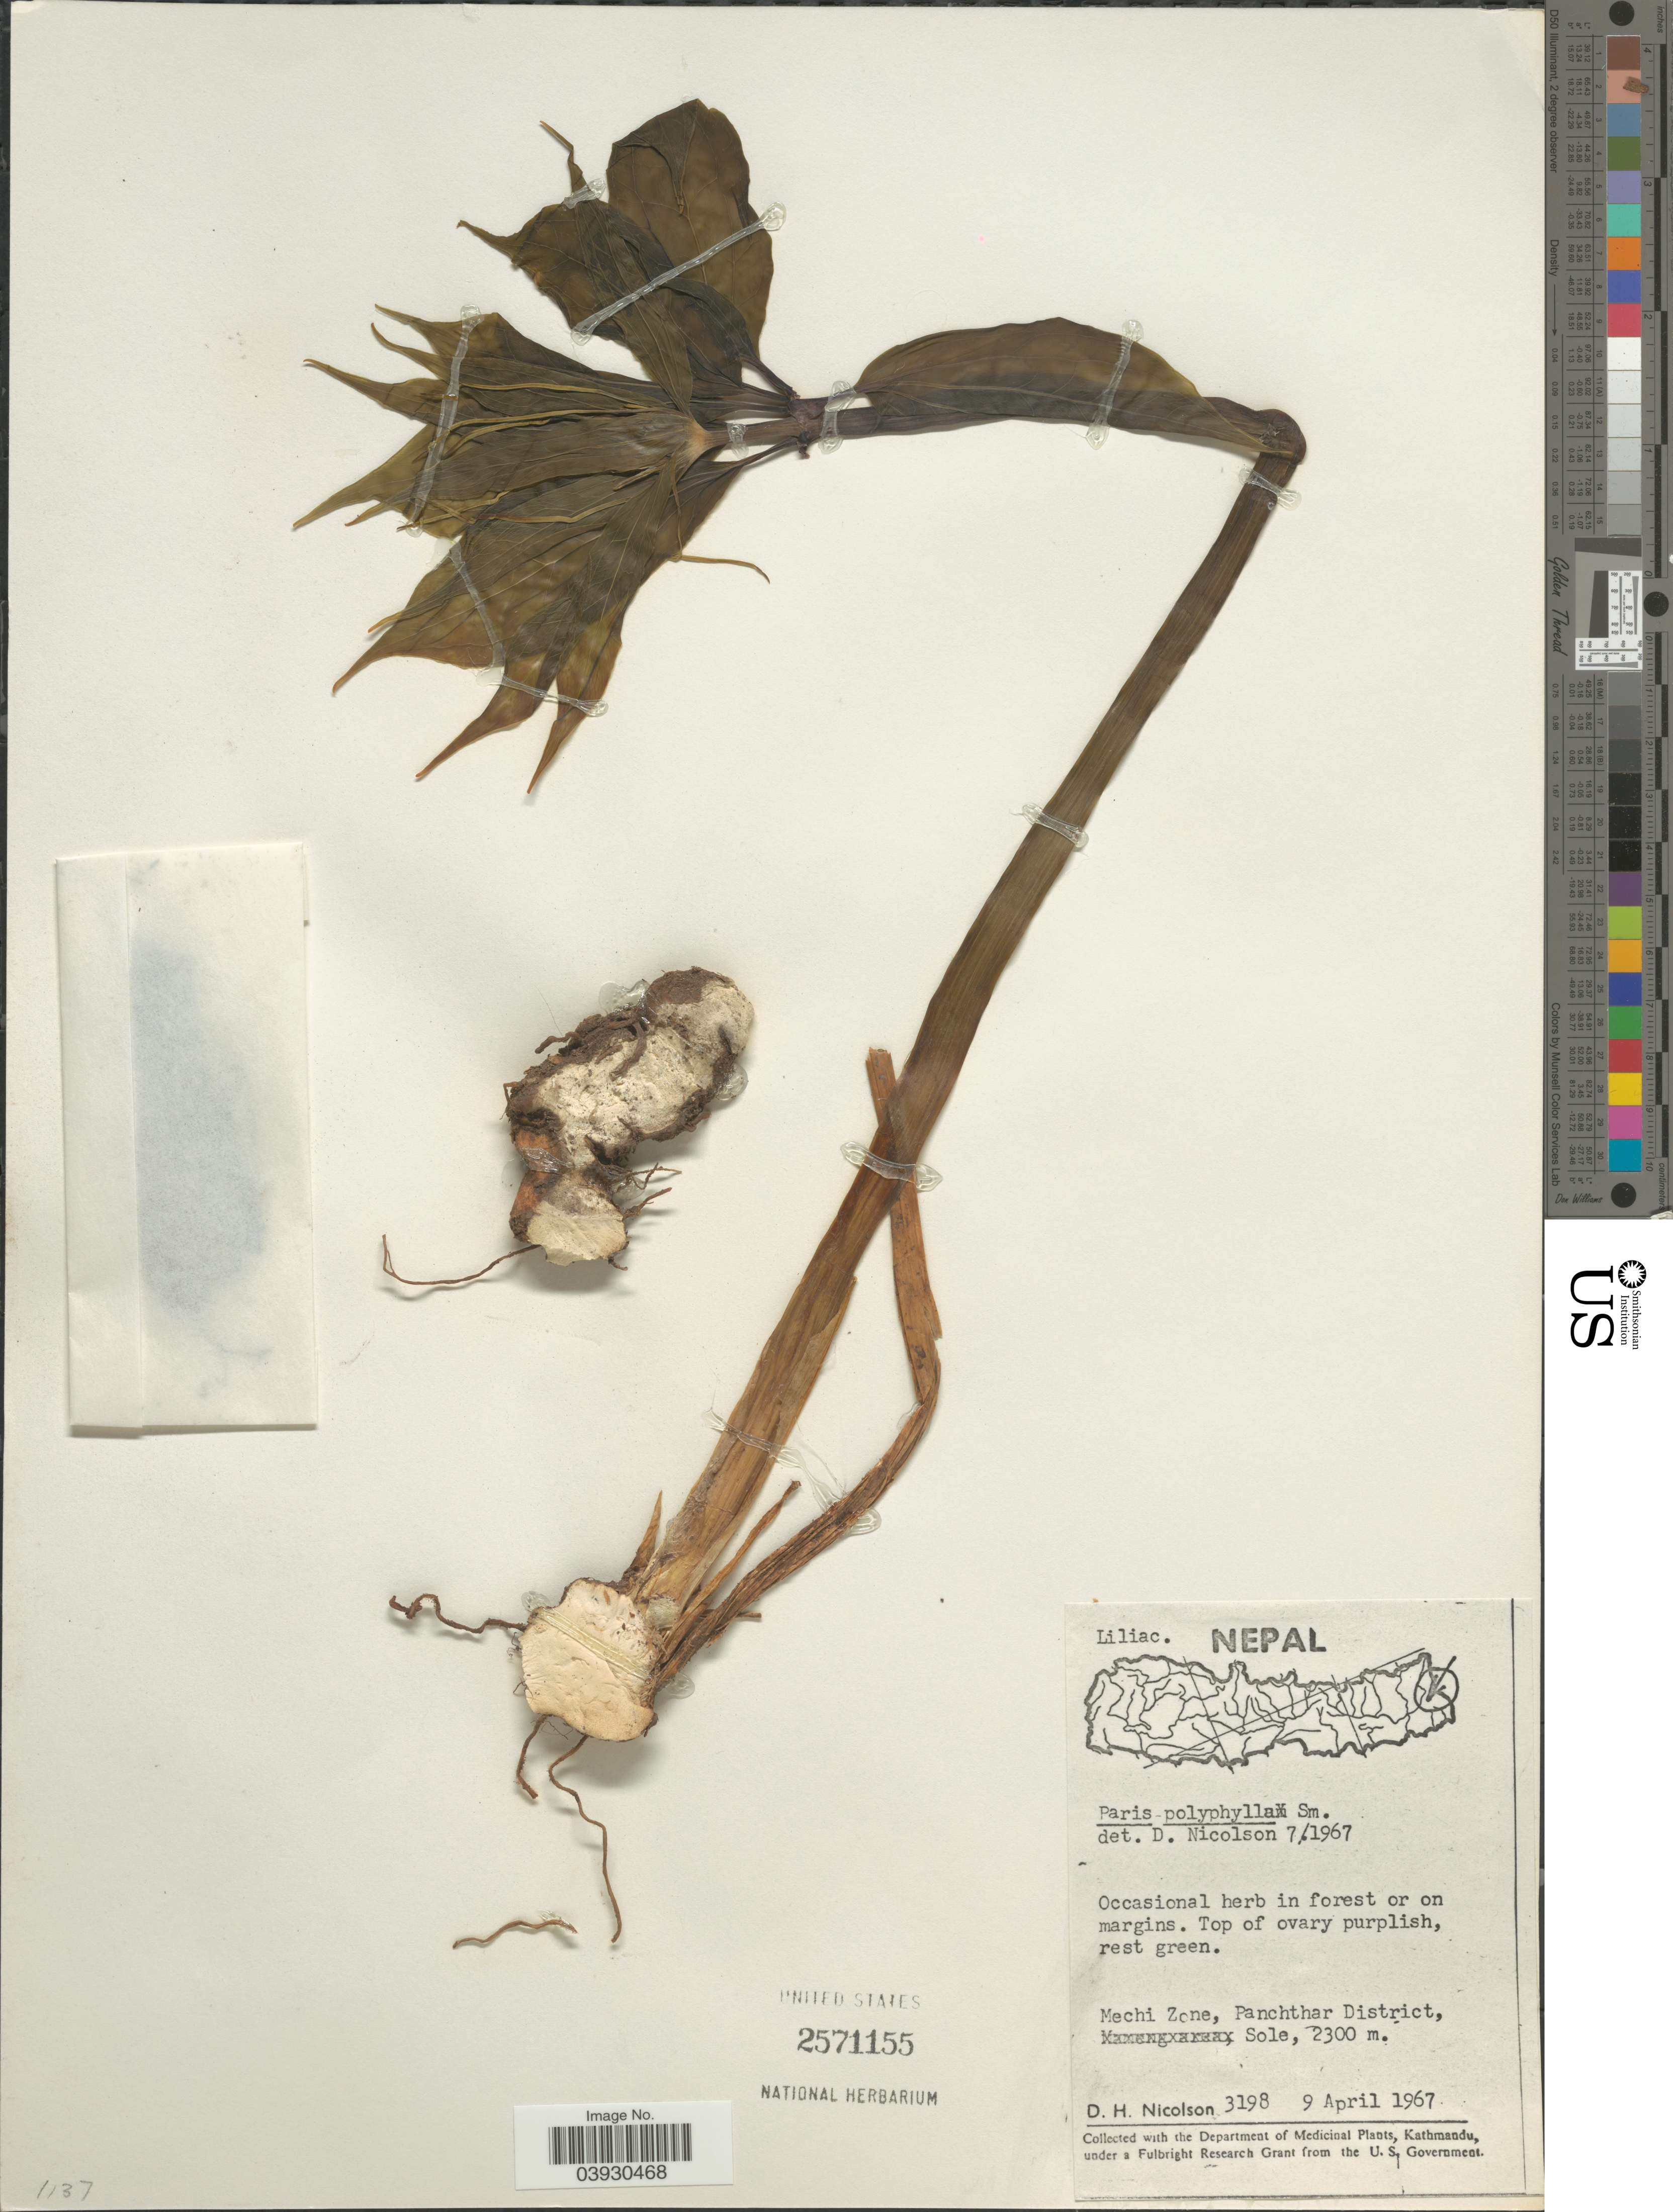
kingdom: Plantae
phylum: Tracheophyta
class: Liliopsida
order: Liliales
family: Melanthiaceae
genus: Paris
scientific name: Paris polyphylla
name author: Sm.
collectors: D. H. Nicolson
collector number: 3198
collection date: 1967-04-09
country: Nepal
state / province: Mechi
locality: Mechi Zone, Panchthar District, Sole.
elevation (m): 2300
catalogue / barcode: US 2571155